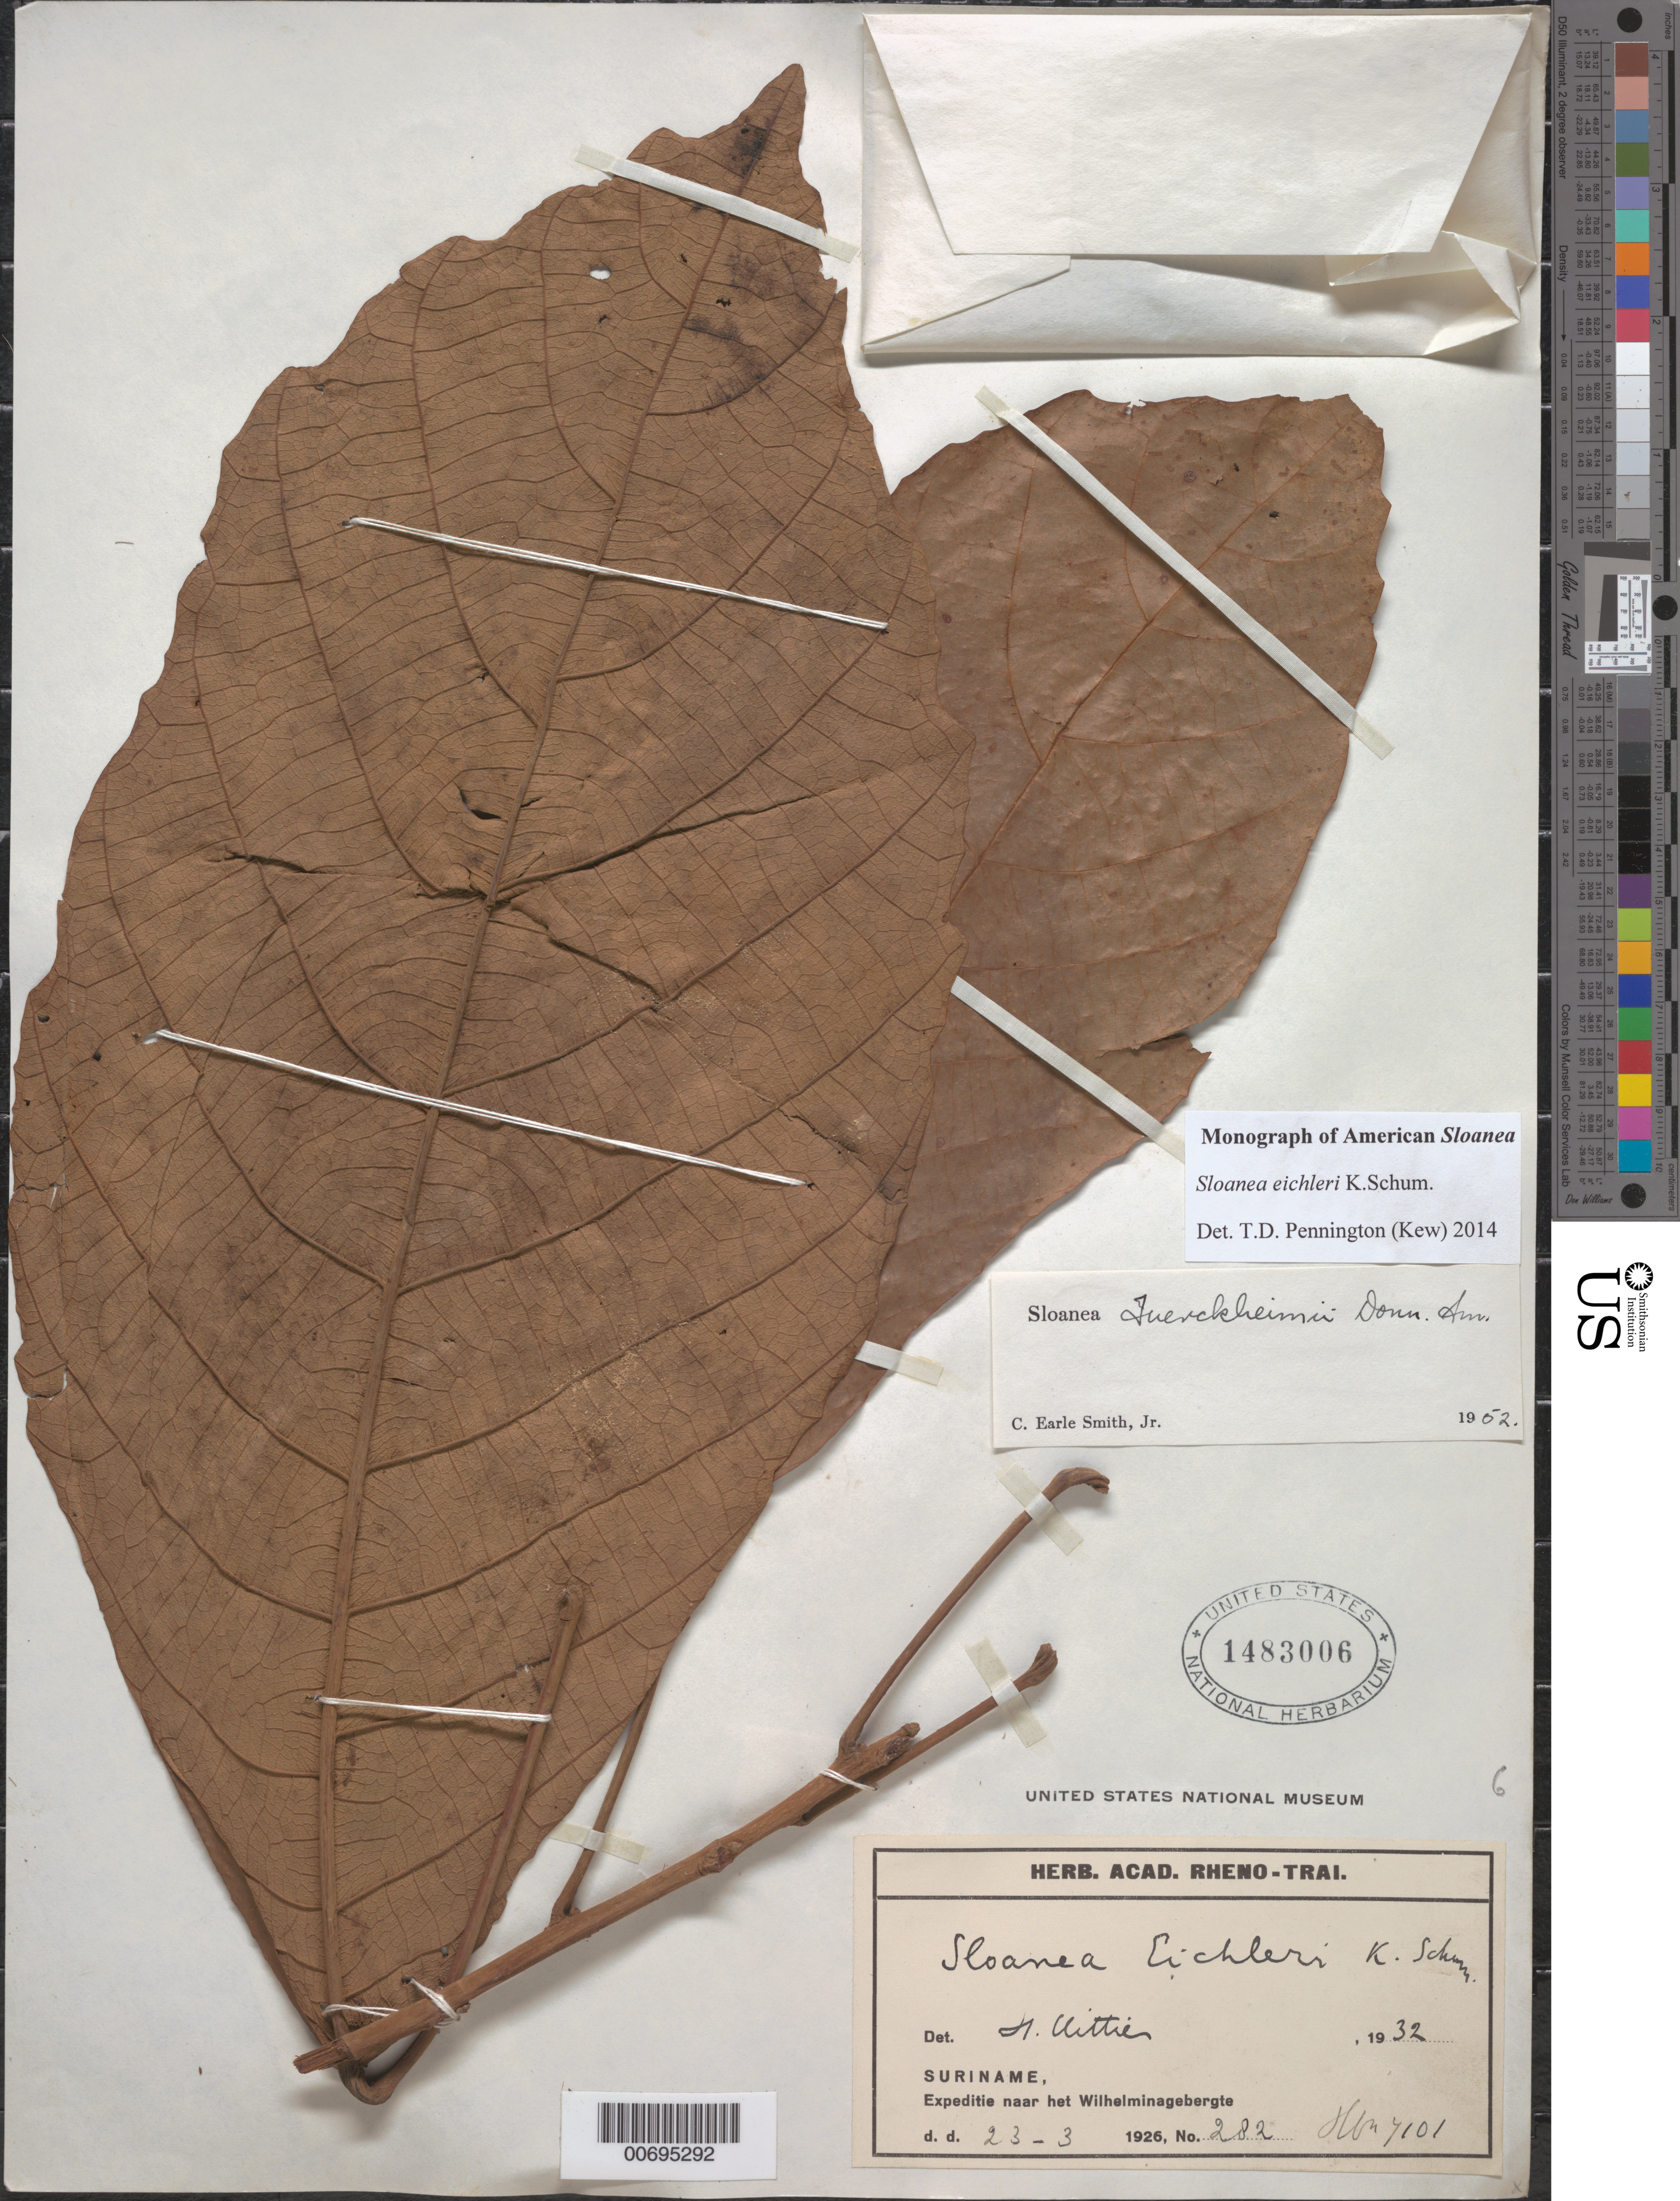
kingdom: Plantae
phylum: Tracheophyta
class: Magnoliopsida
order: Oxalidales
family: Elaeocarpaceae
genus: Sloanea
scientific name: Sloanea eichleri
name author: K. Schum.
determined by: Pennington, T. D., (K)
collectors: G. Stahel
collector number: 7101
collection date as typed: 23-Mar-26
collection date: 1926-03-23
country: Suriname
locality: Wilhelminagebergte (Wilhelmina Mts.)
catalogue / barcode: US 1483006